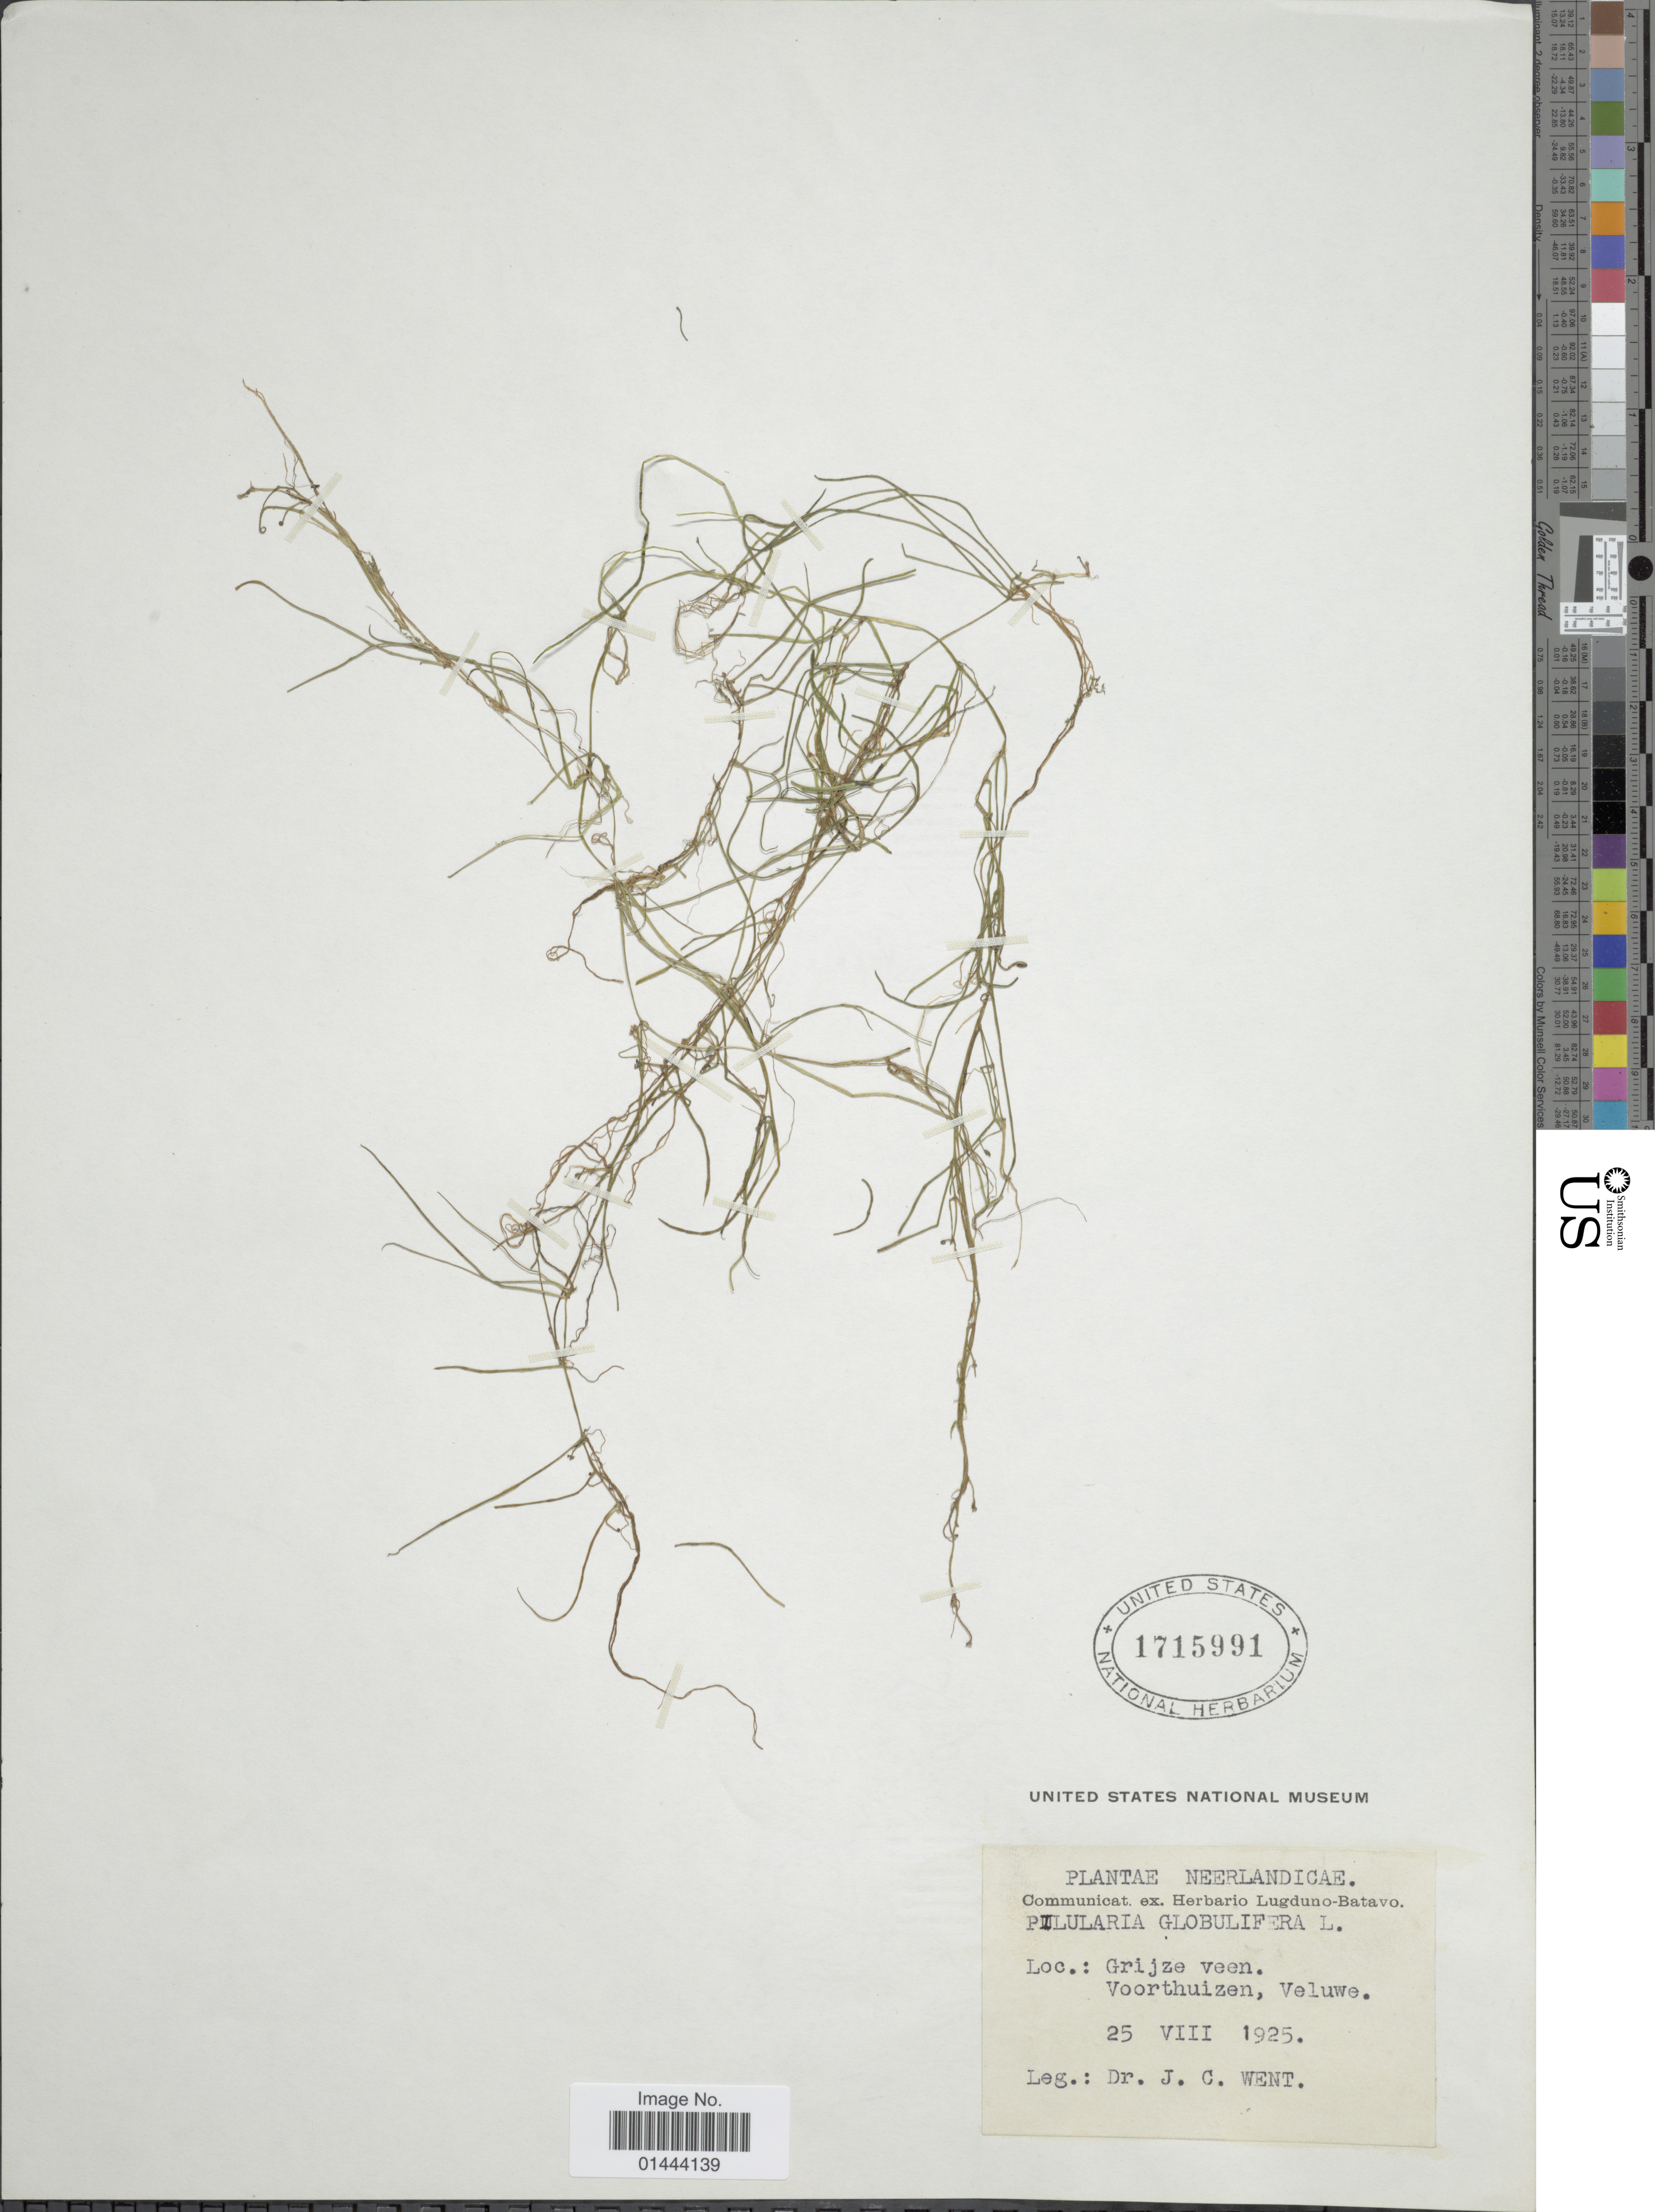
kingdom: Plantae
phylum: Tracheophyta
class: Polypodiopsida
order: Salviniales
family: Marsileaceae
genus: Pilularia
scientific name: Pilularia globulifera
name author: L.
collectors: J. C. Went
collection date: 1925-08-25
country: Netherlands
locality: Grijze Veen, Voorthuizen, Veluwe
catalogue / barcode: US 1715991